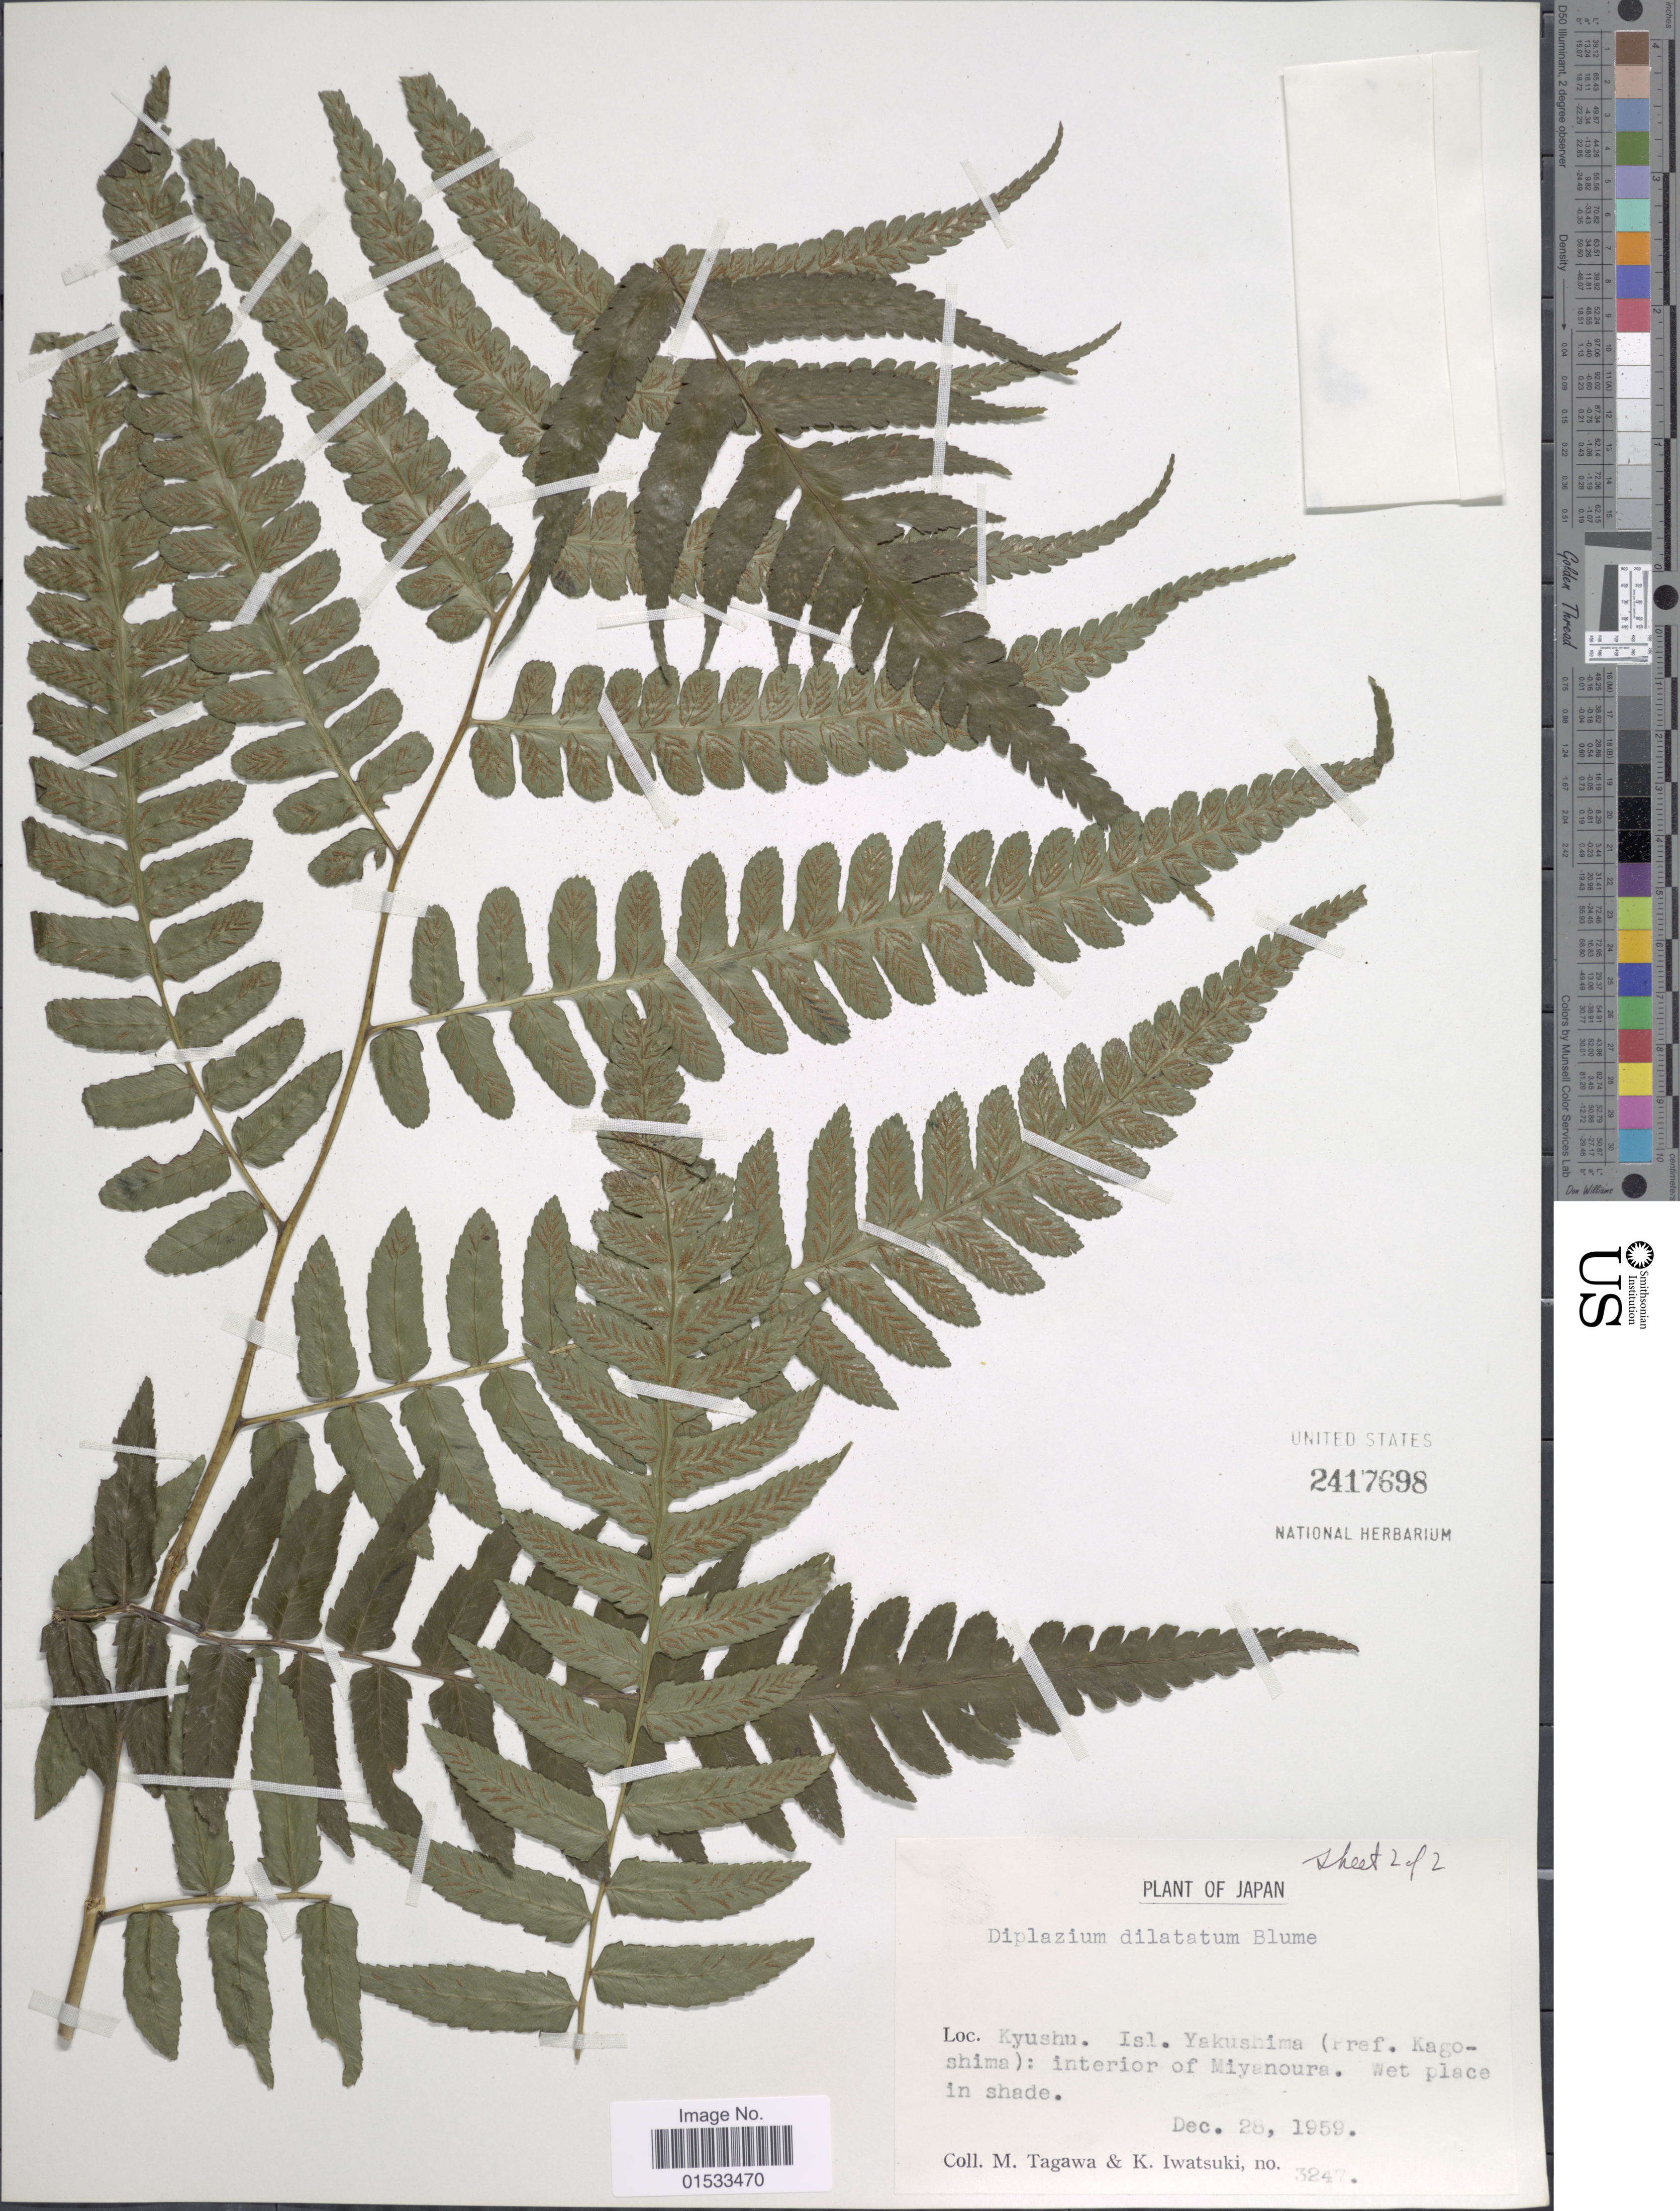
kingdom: Plantae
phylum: Tracheophyta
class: Polypodiopsida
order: Polypodiales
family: Athyriaceae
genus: Diplazium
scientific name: Diplazium dilatatum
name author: Blume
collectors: M. Tagawa & K. Iwatsuki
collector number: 3247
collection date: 1959-12-28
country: Japan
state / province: Kagosima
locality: Kyushu, Isl. Yakushima, interior of Miyanoura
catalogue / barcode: US 2417698